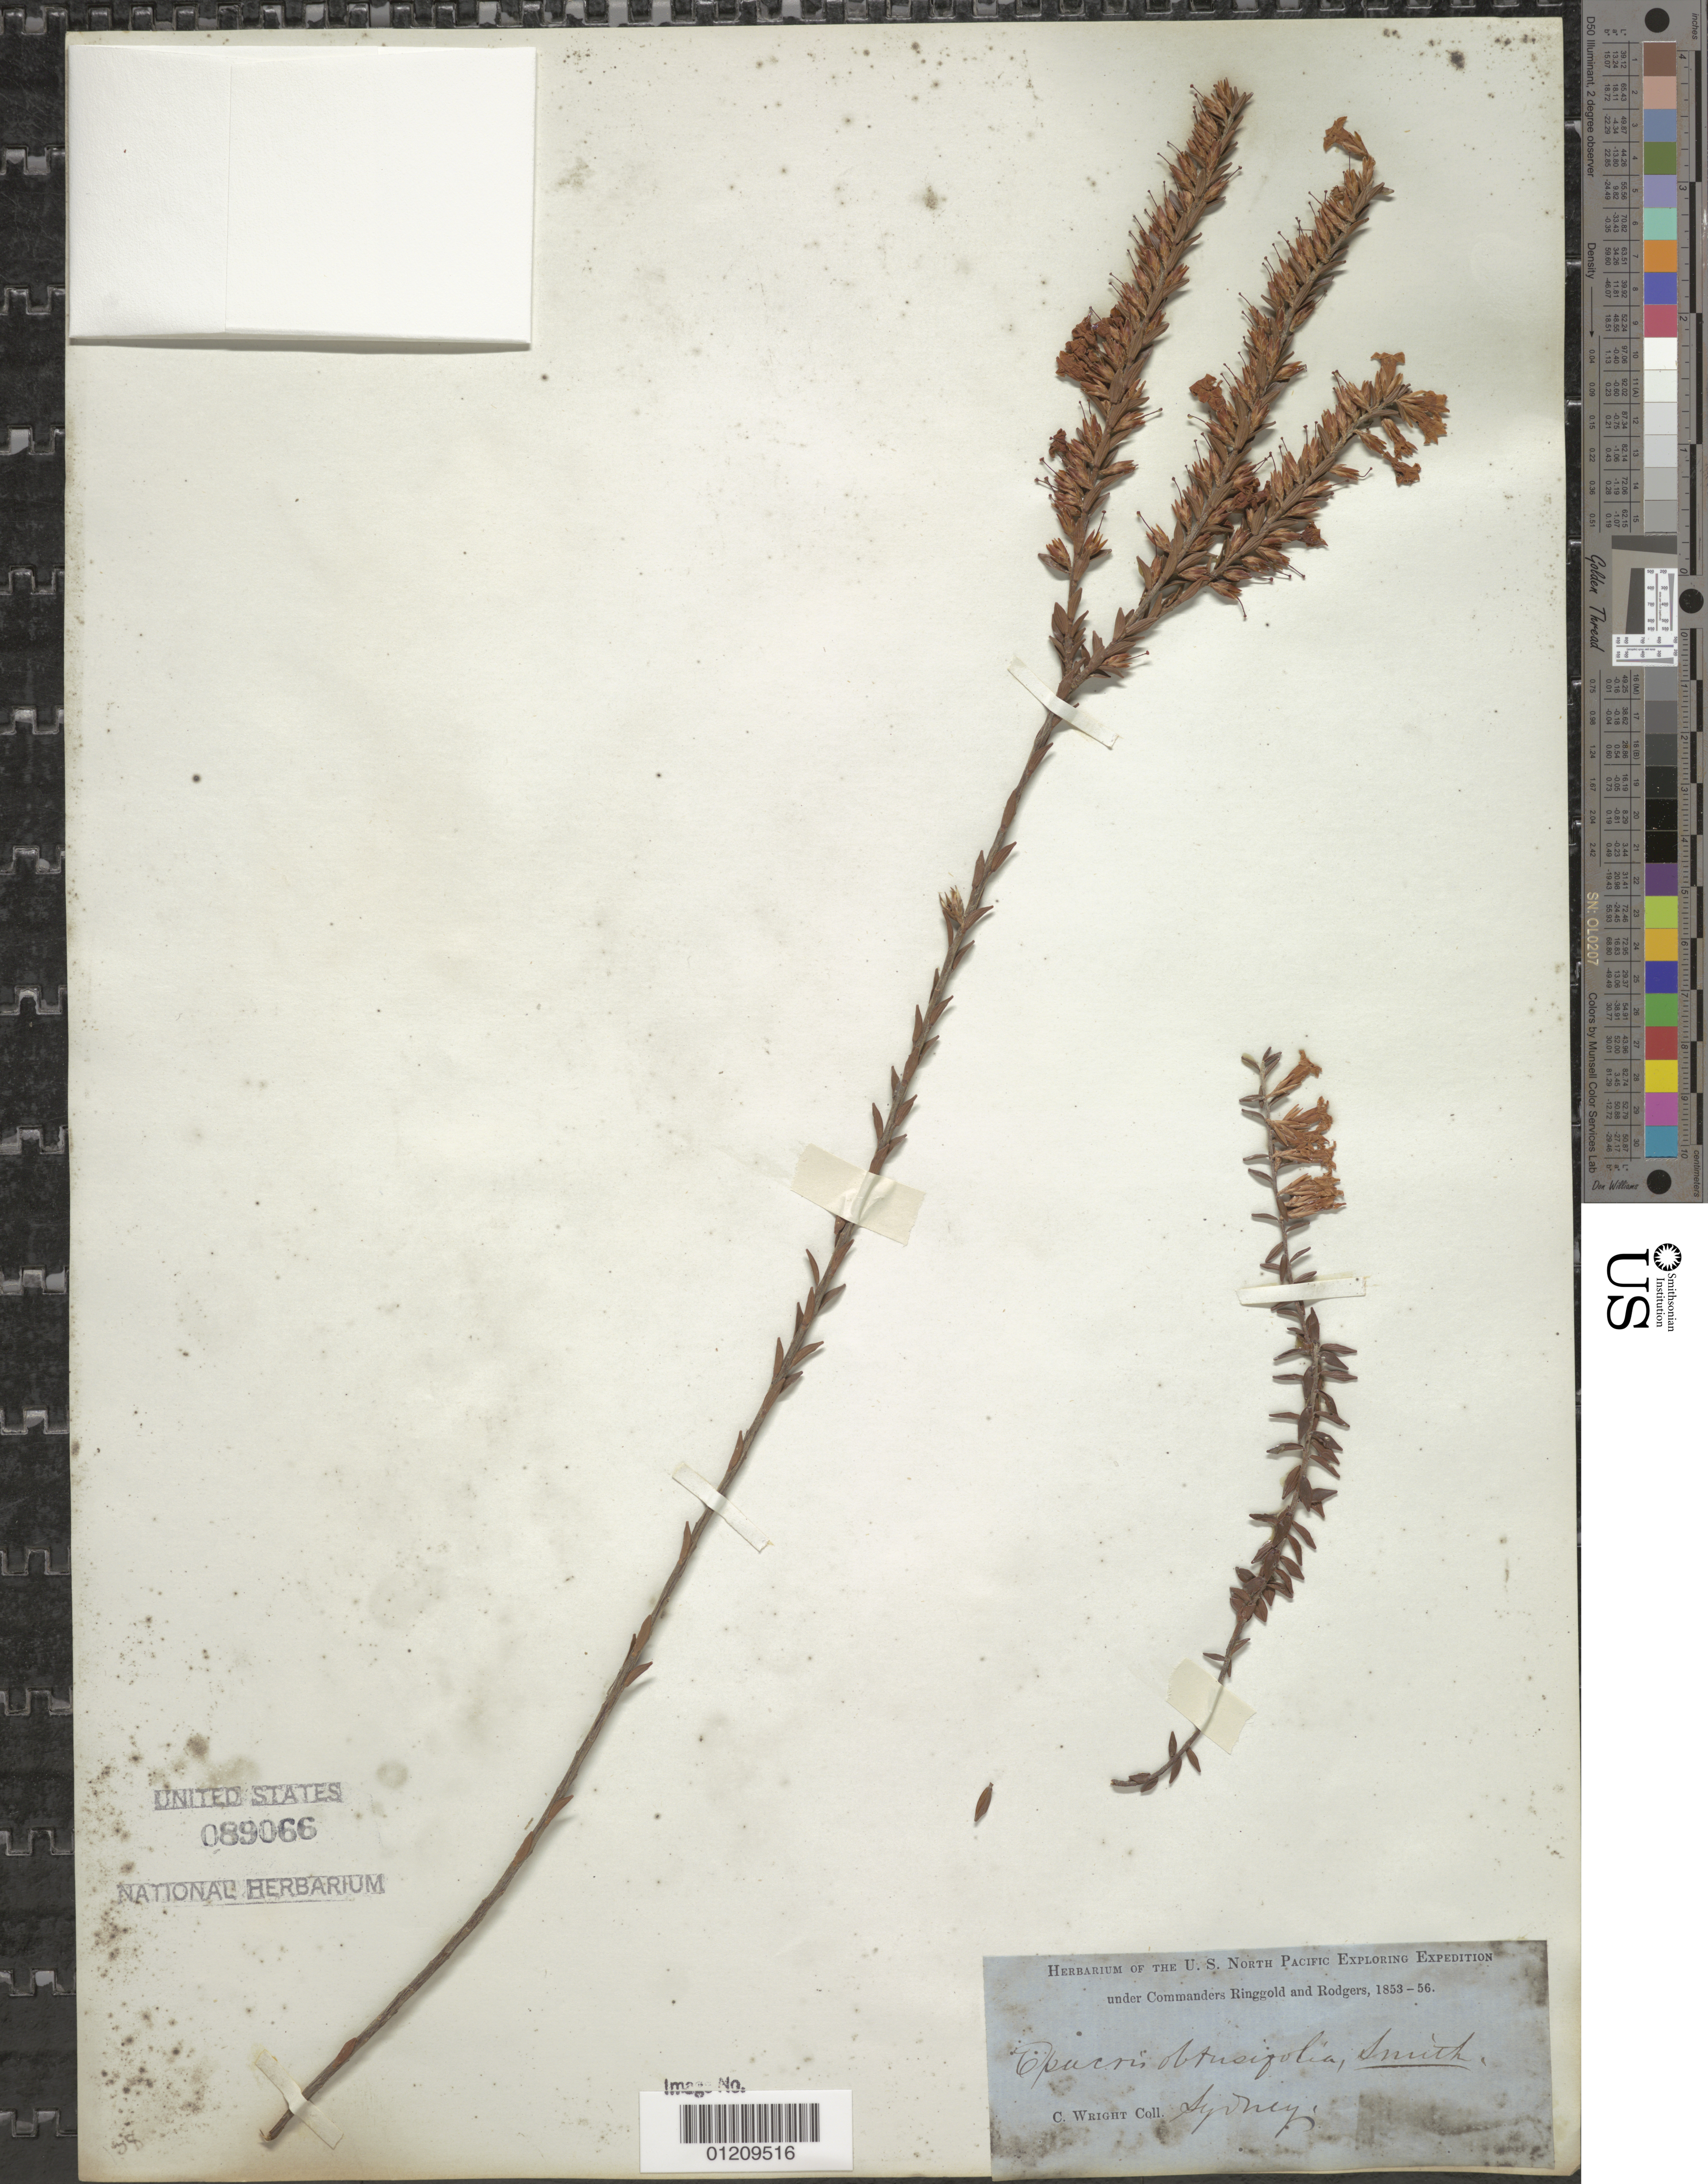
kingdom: Plantae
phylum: Tracheophyta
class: Magnoliopsida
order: Ericales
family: Ericaceae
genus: Epacris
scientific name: Epacris obtusifolia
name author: Sm.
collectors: C. Wright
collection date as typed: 1853 to -- -- 1856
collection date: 1853/1856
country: Australia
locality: Sydney.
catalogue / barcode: US 89066